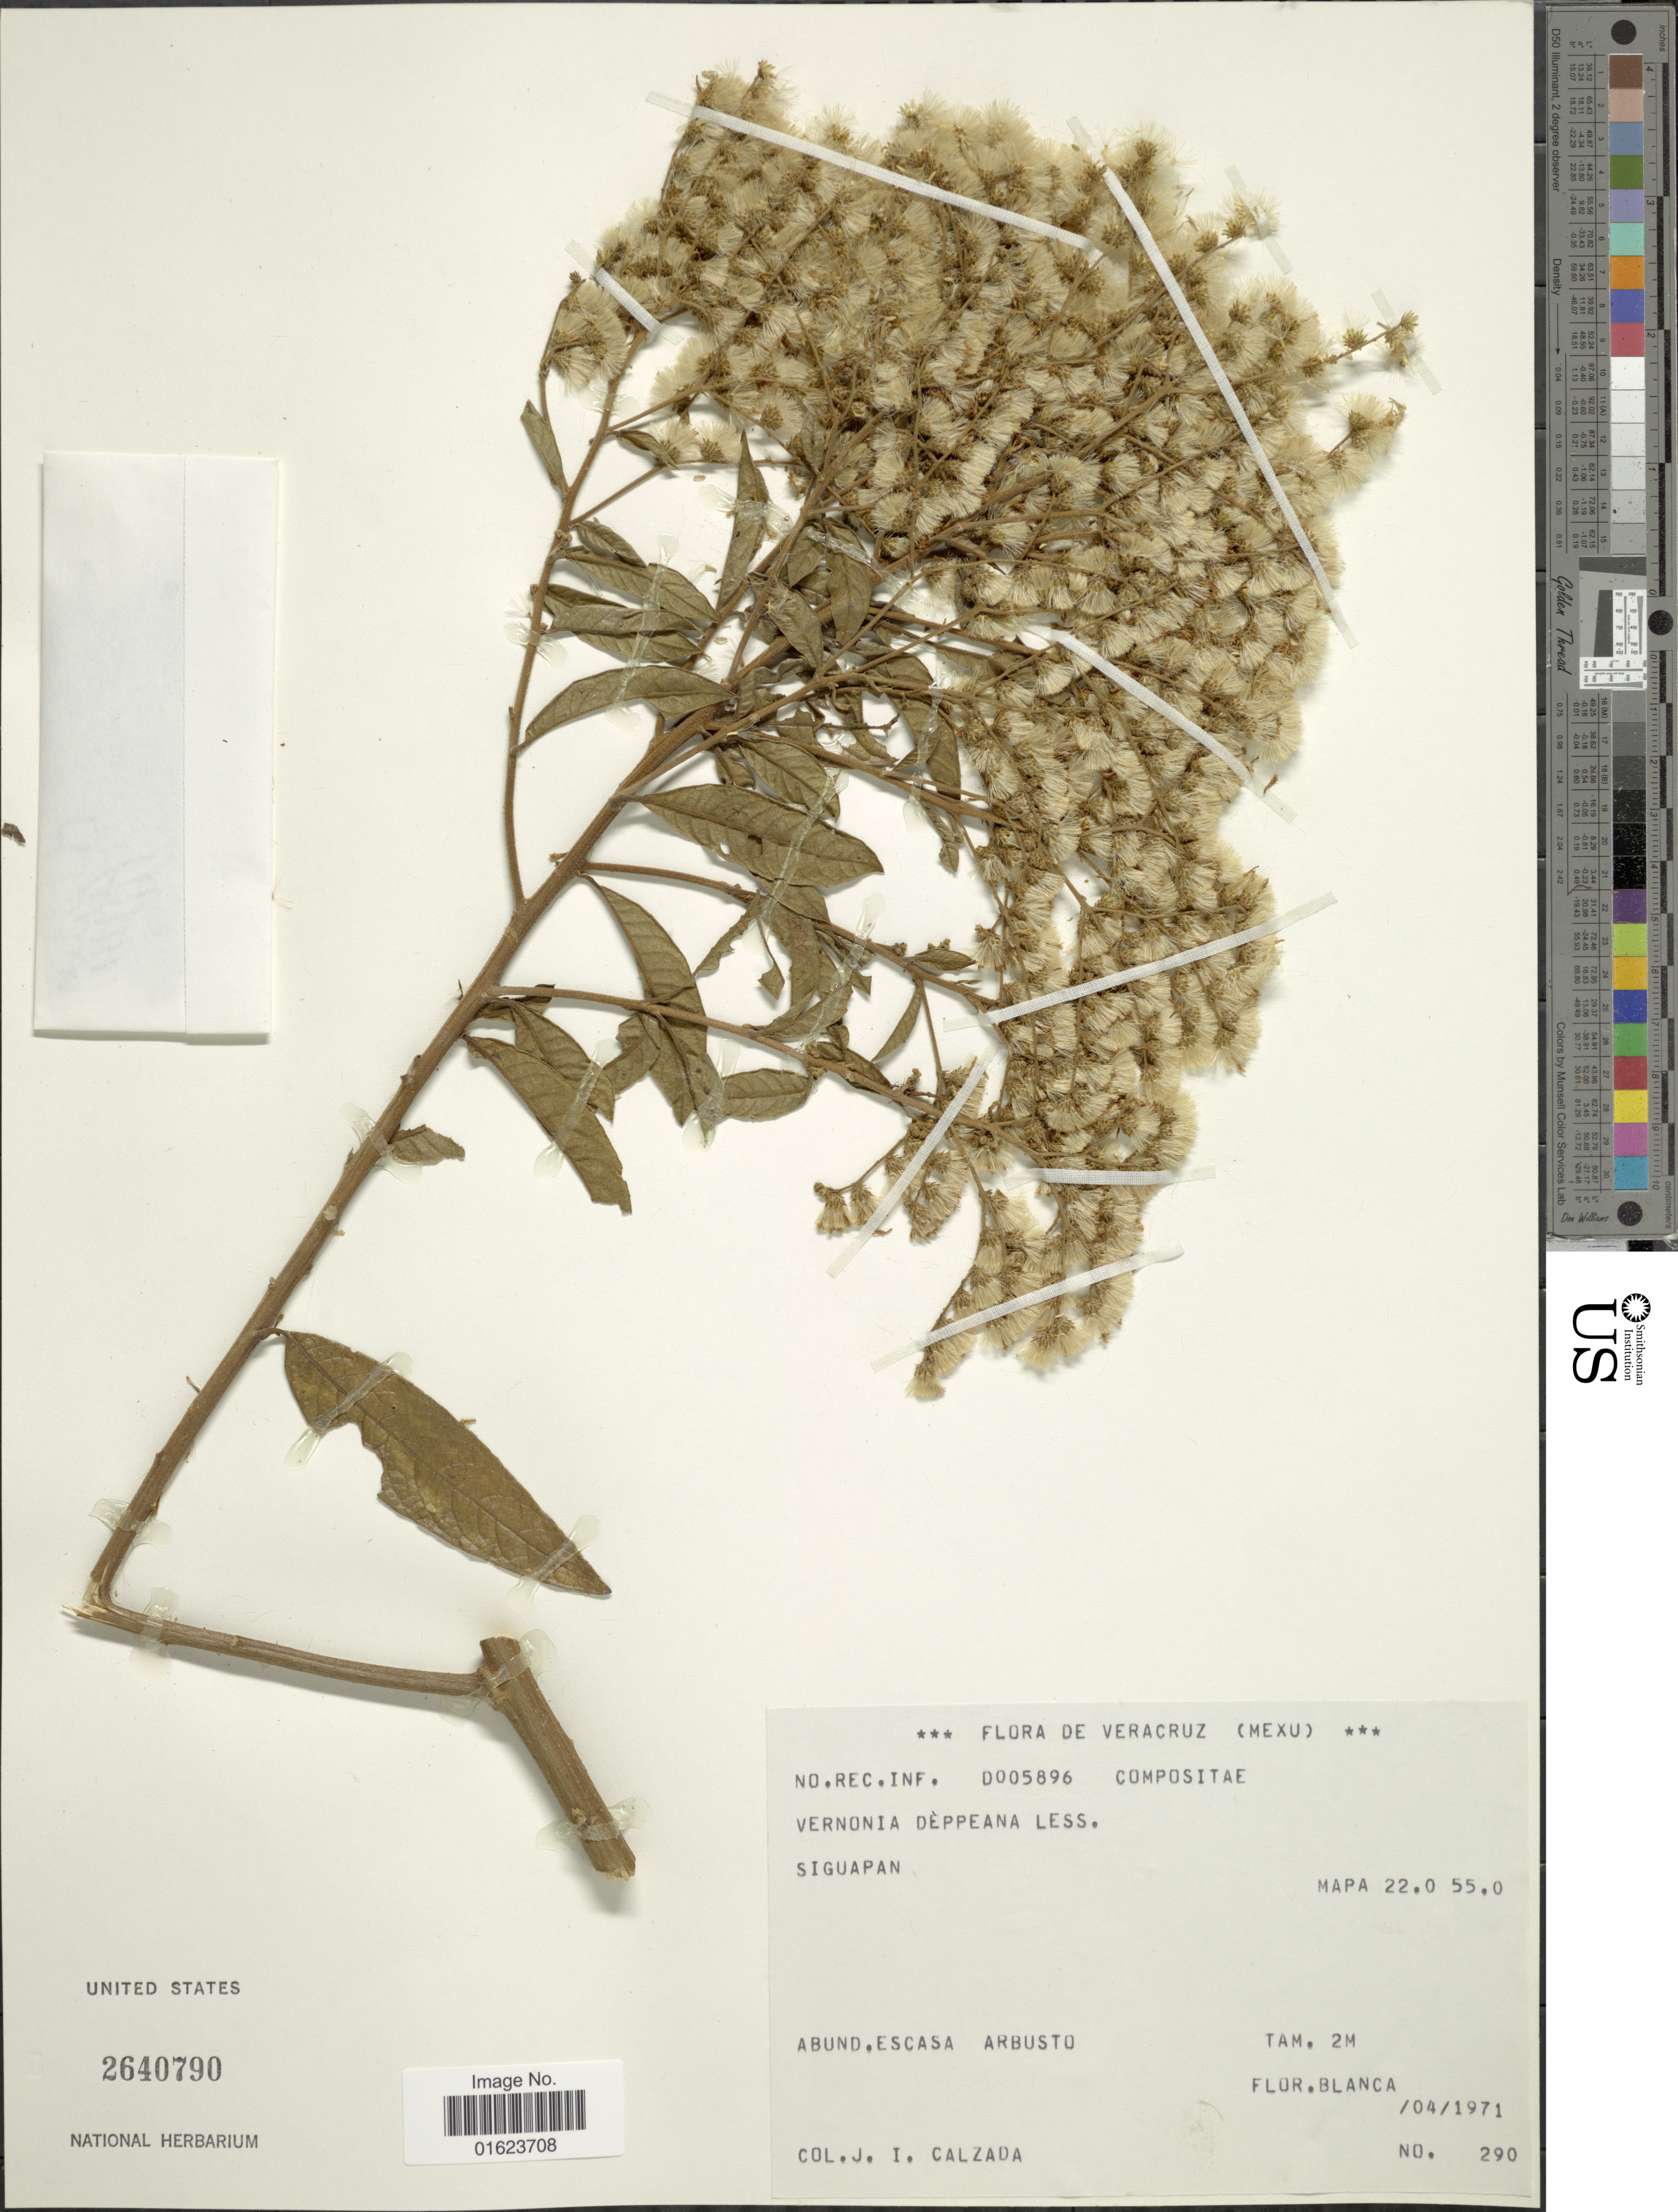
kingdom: Plantae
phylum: Tracheophyta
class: Magnoliopsida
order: Asterales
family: Asteraceae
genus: Vernonanthura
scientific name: Vernonanthura deppeana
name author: (Less.) H. Rob.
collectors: J. I. Calzada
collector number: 290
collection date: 1971-04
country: Mexico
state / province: Veracruz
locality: Veracruz (mexu). Siguapan.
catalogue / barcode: US 2640790